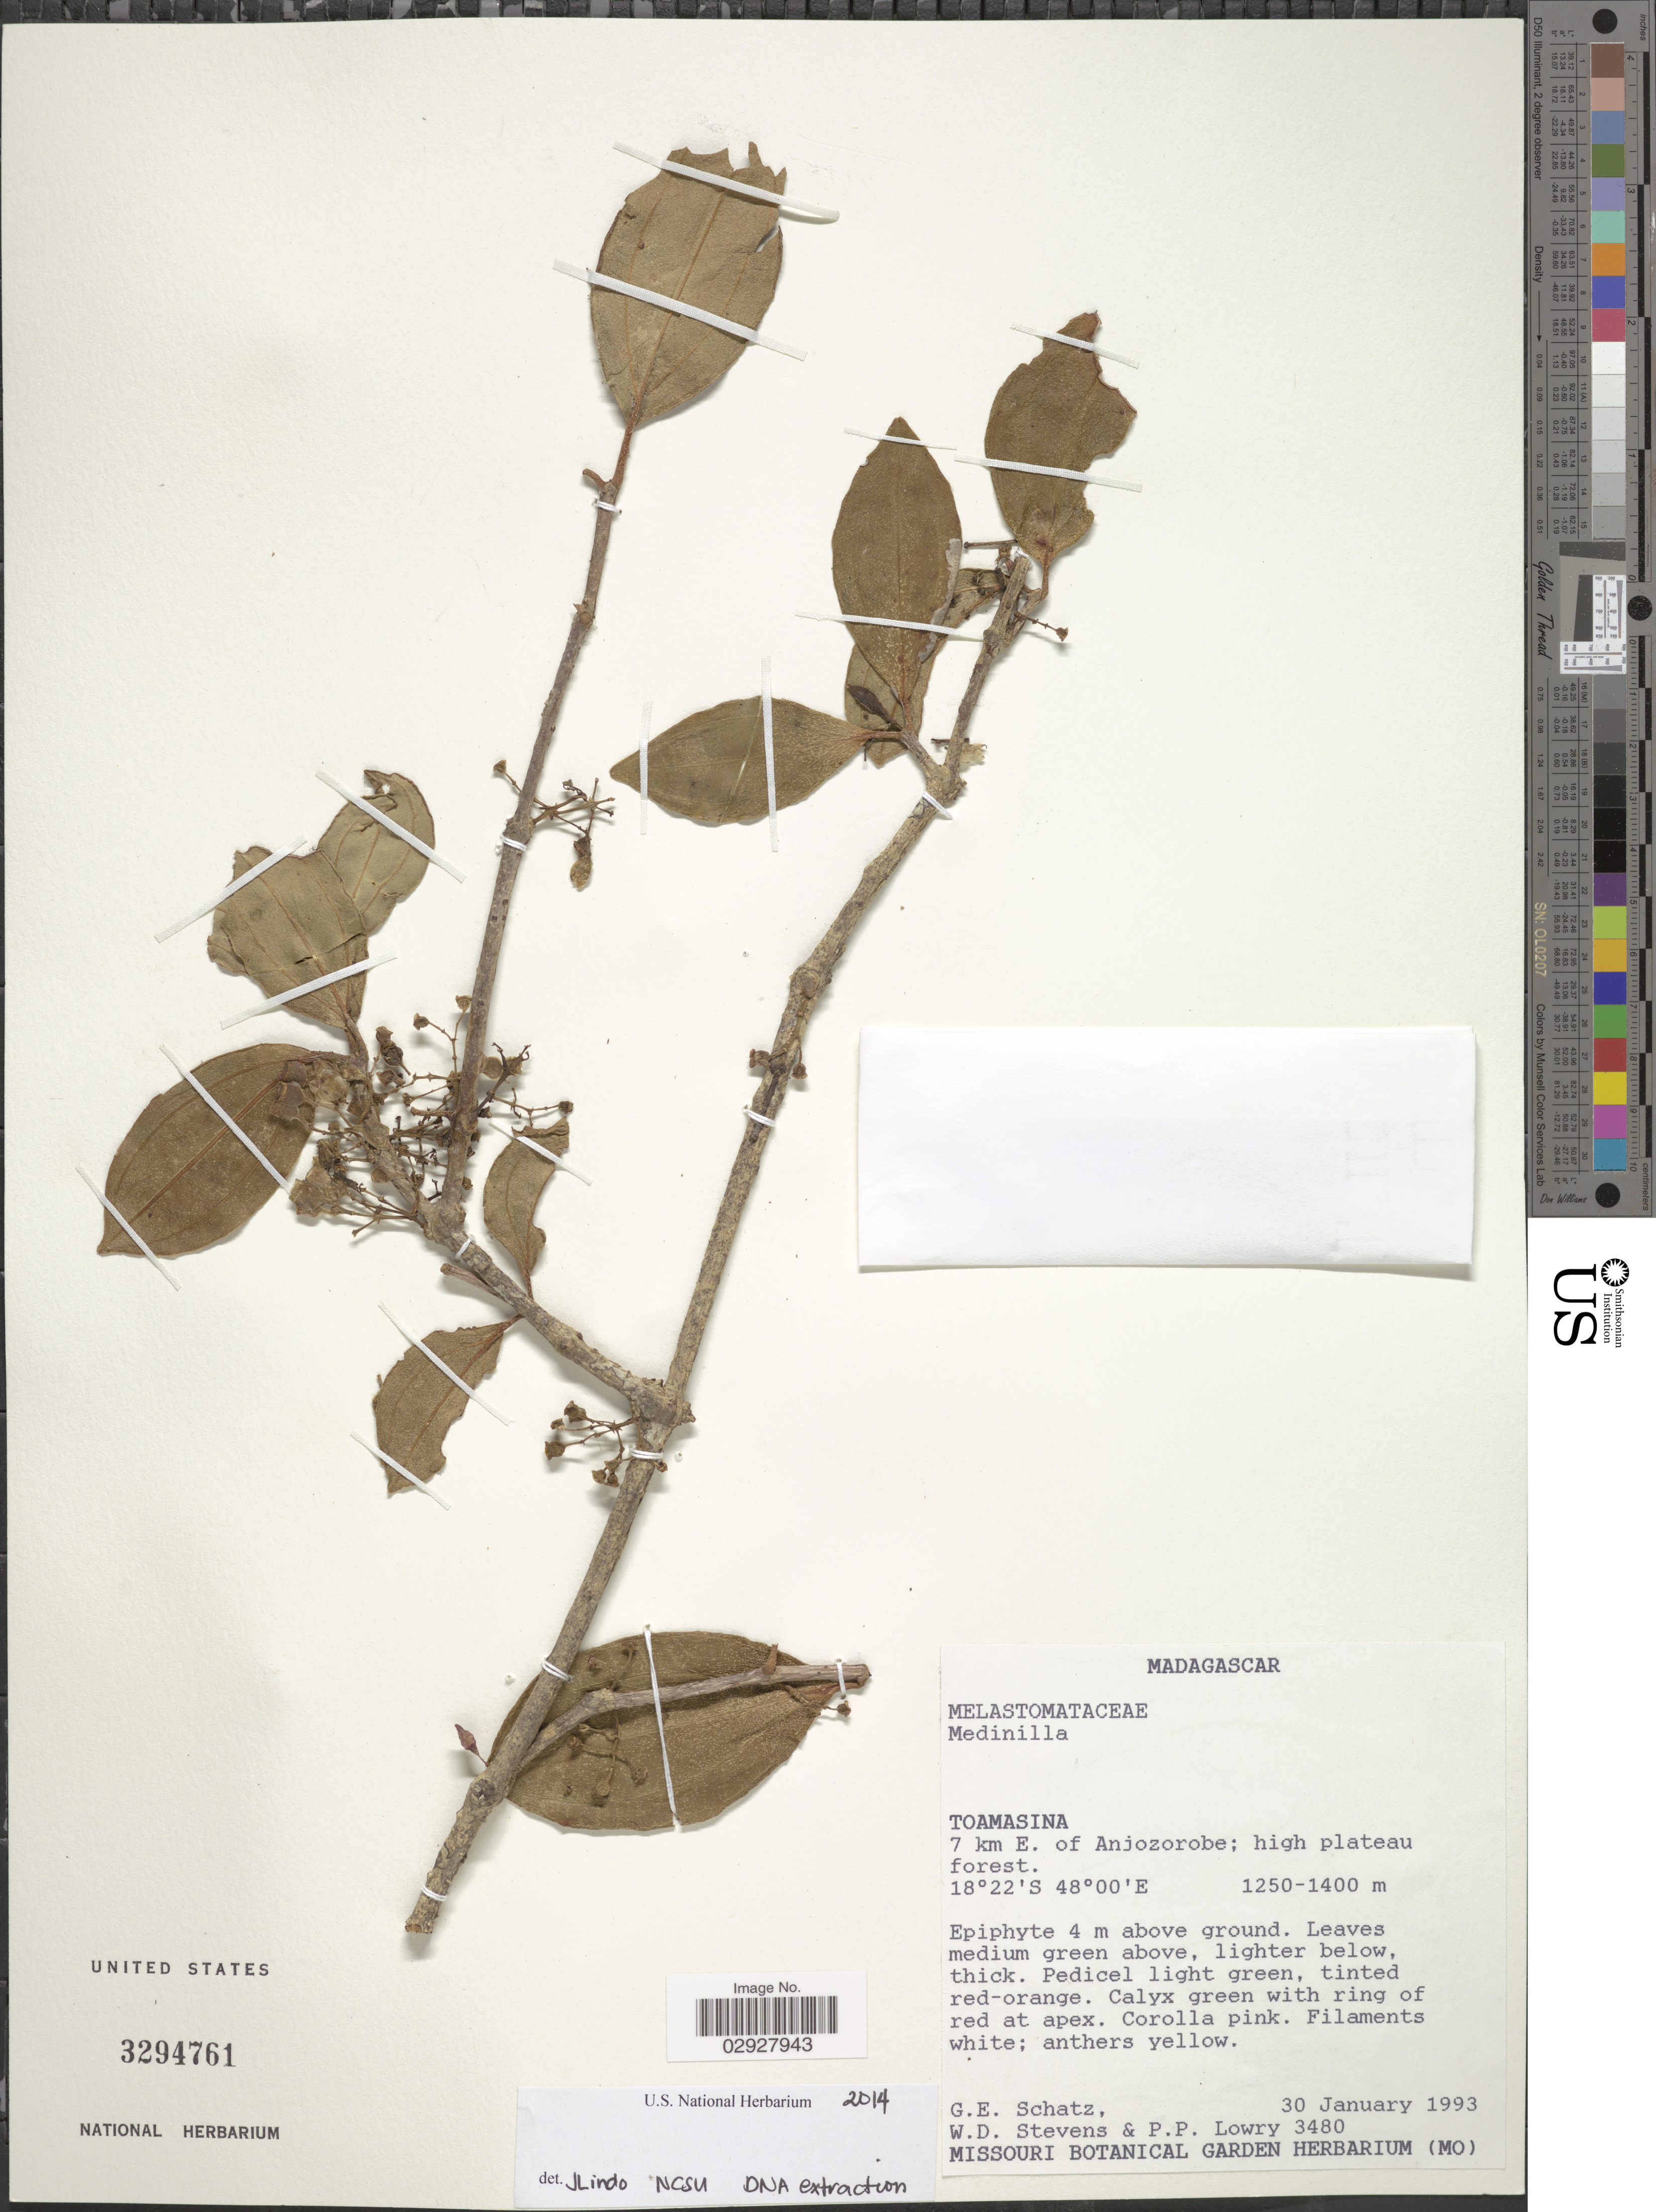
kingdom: Plantae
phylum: Tracheophyta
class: Magnoliopsida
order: Myrtales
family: Melastomataceae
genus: Medinilla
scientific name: Medinilla sp.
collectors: G. Schatz, W. D. Stevens & P. Lowry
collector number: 3480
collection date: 1993-01-30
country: Madagascar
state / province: Analamanga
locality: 7 km E. of Anjozorobe: high plateau forest.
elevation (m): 1250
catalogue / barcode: US 3294761